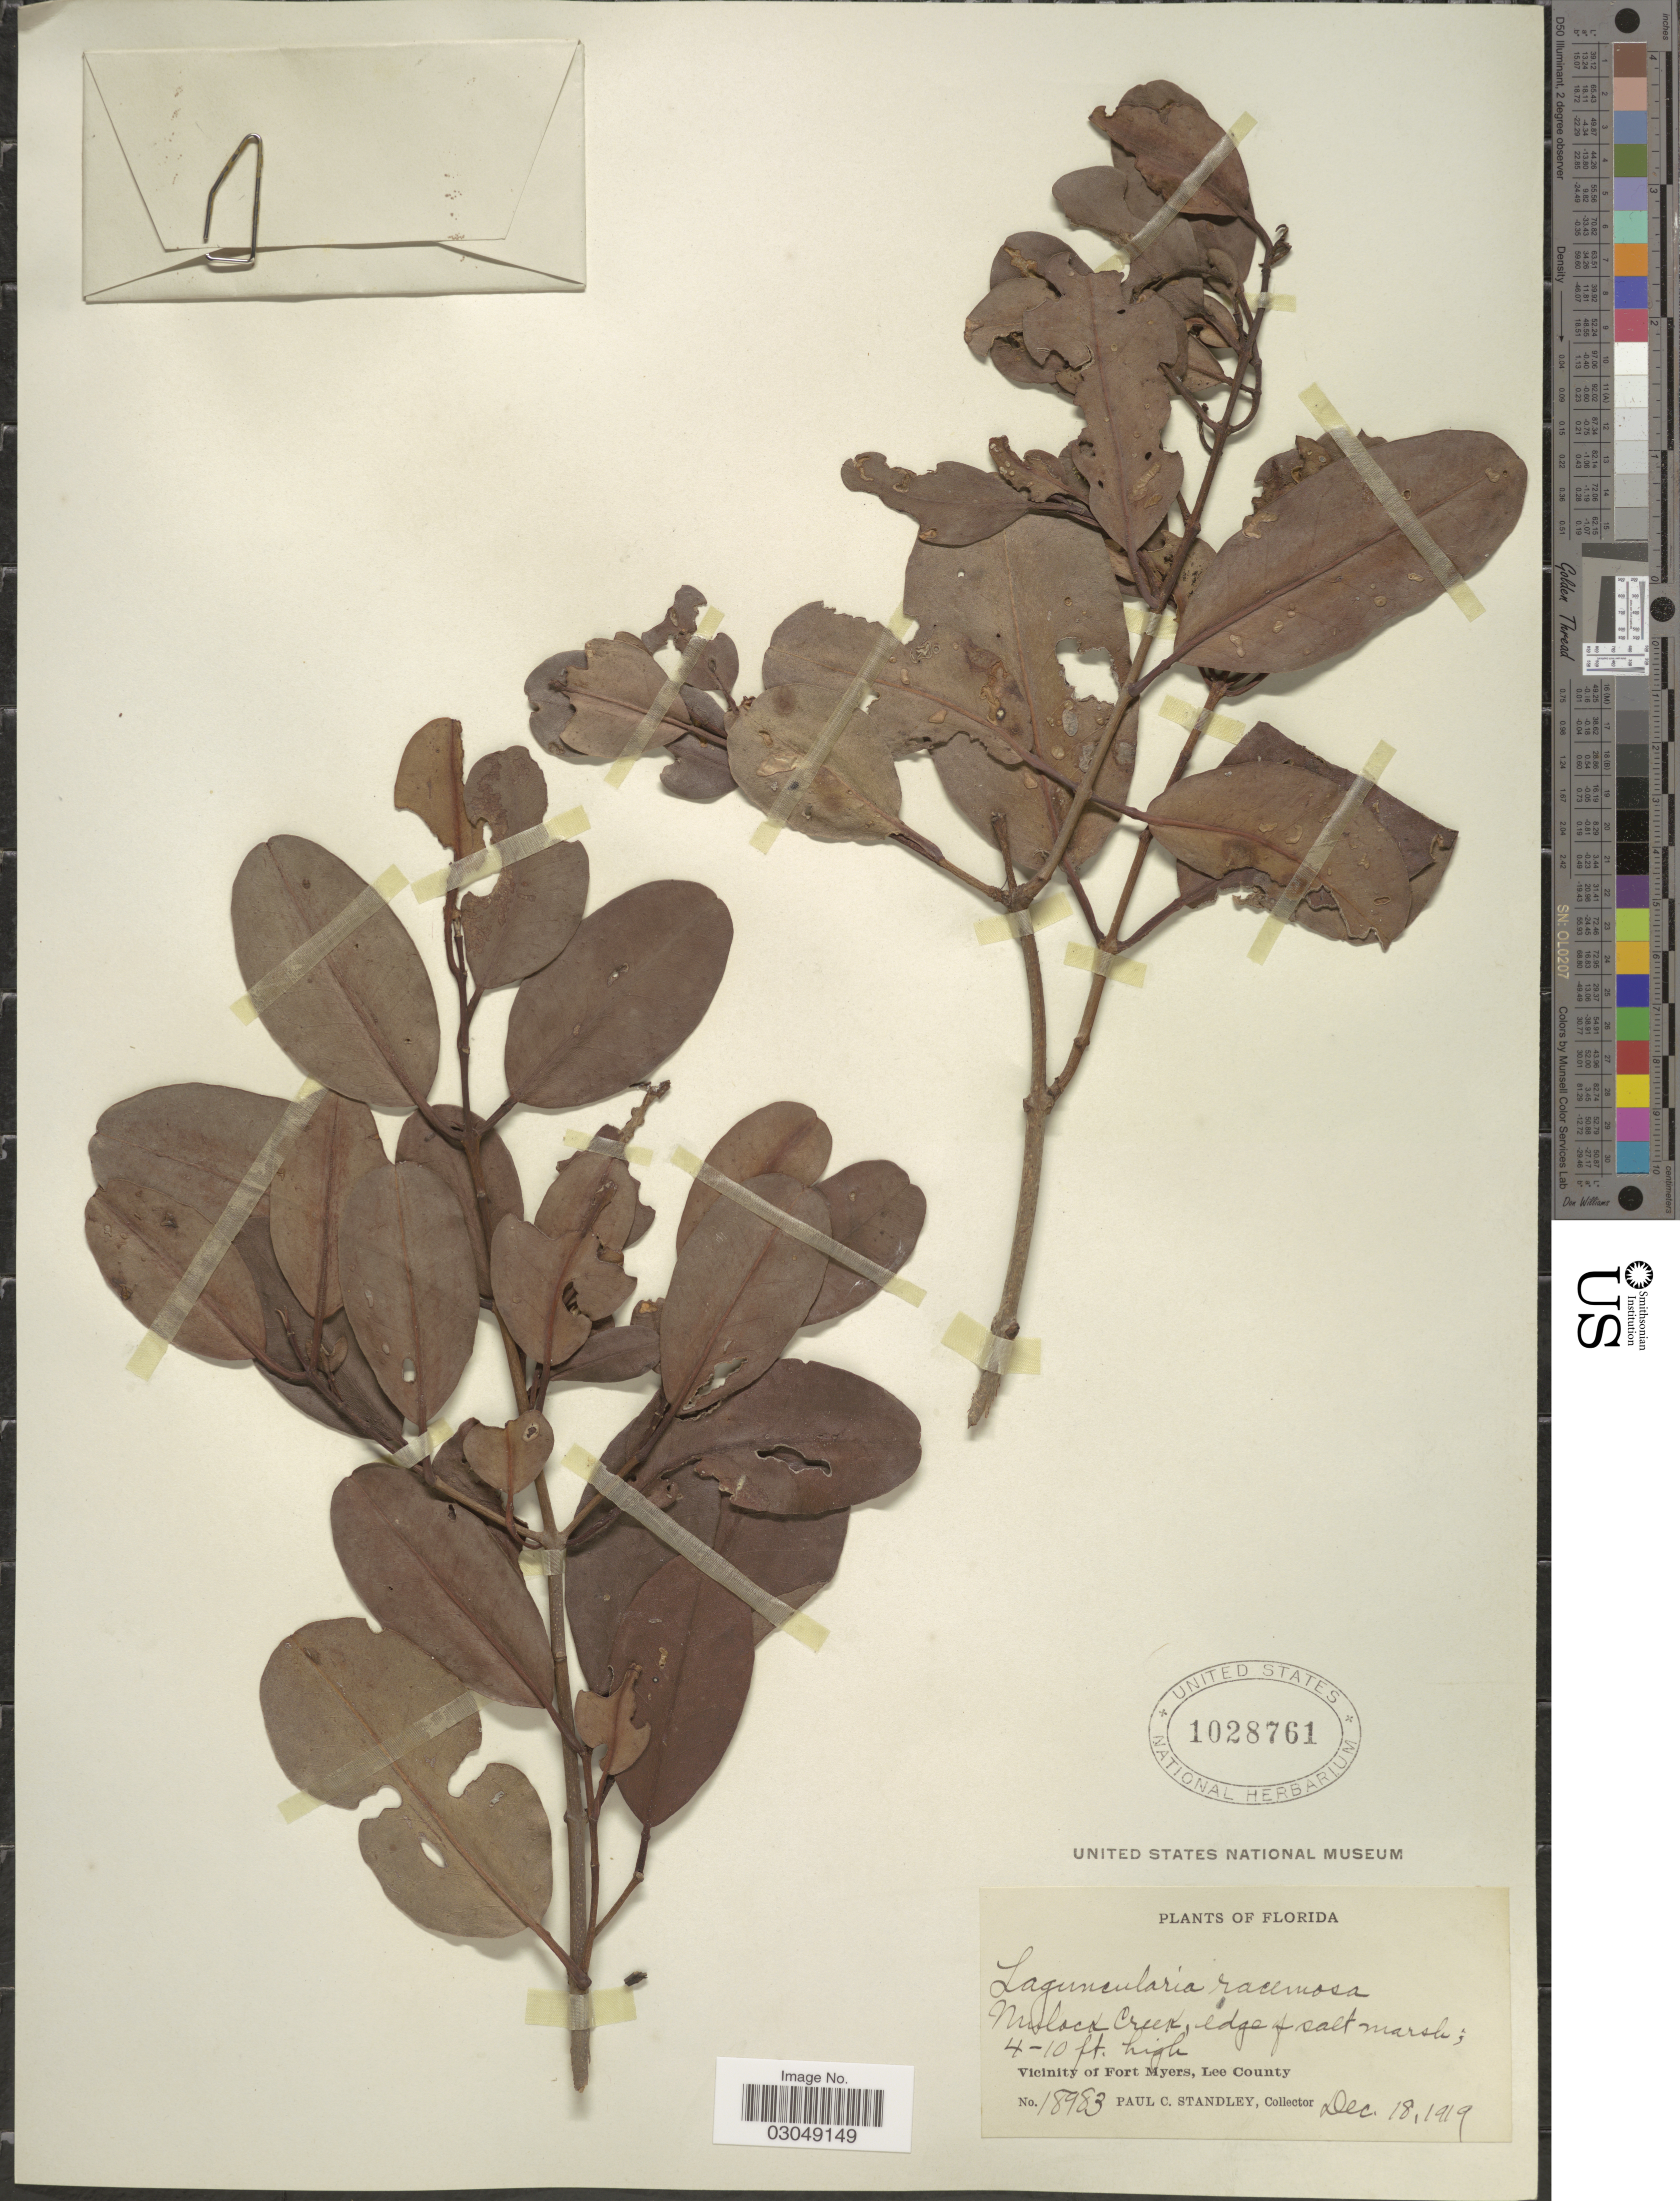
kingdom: Plantae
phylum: Tracheophyta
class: Magnoliopsida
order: Myrtales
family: Combretaceae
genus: Laguncularia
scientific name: Laguncularia racemosa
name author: (L.) C.F. Gaertn.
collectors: P. C. Standley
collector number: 18983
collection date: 1919-12-18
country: United States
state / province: Florida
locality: Mulock Creek. Vicinity of Fort Myers, Lee County.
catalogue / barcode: US 1028761